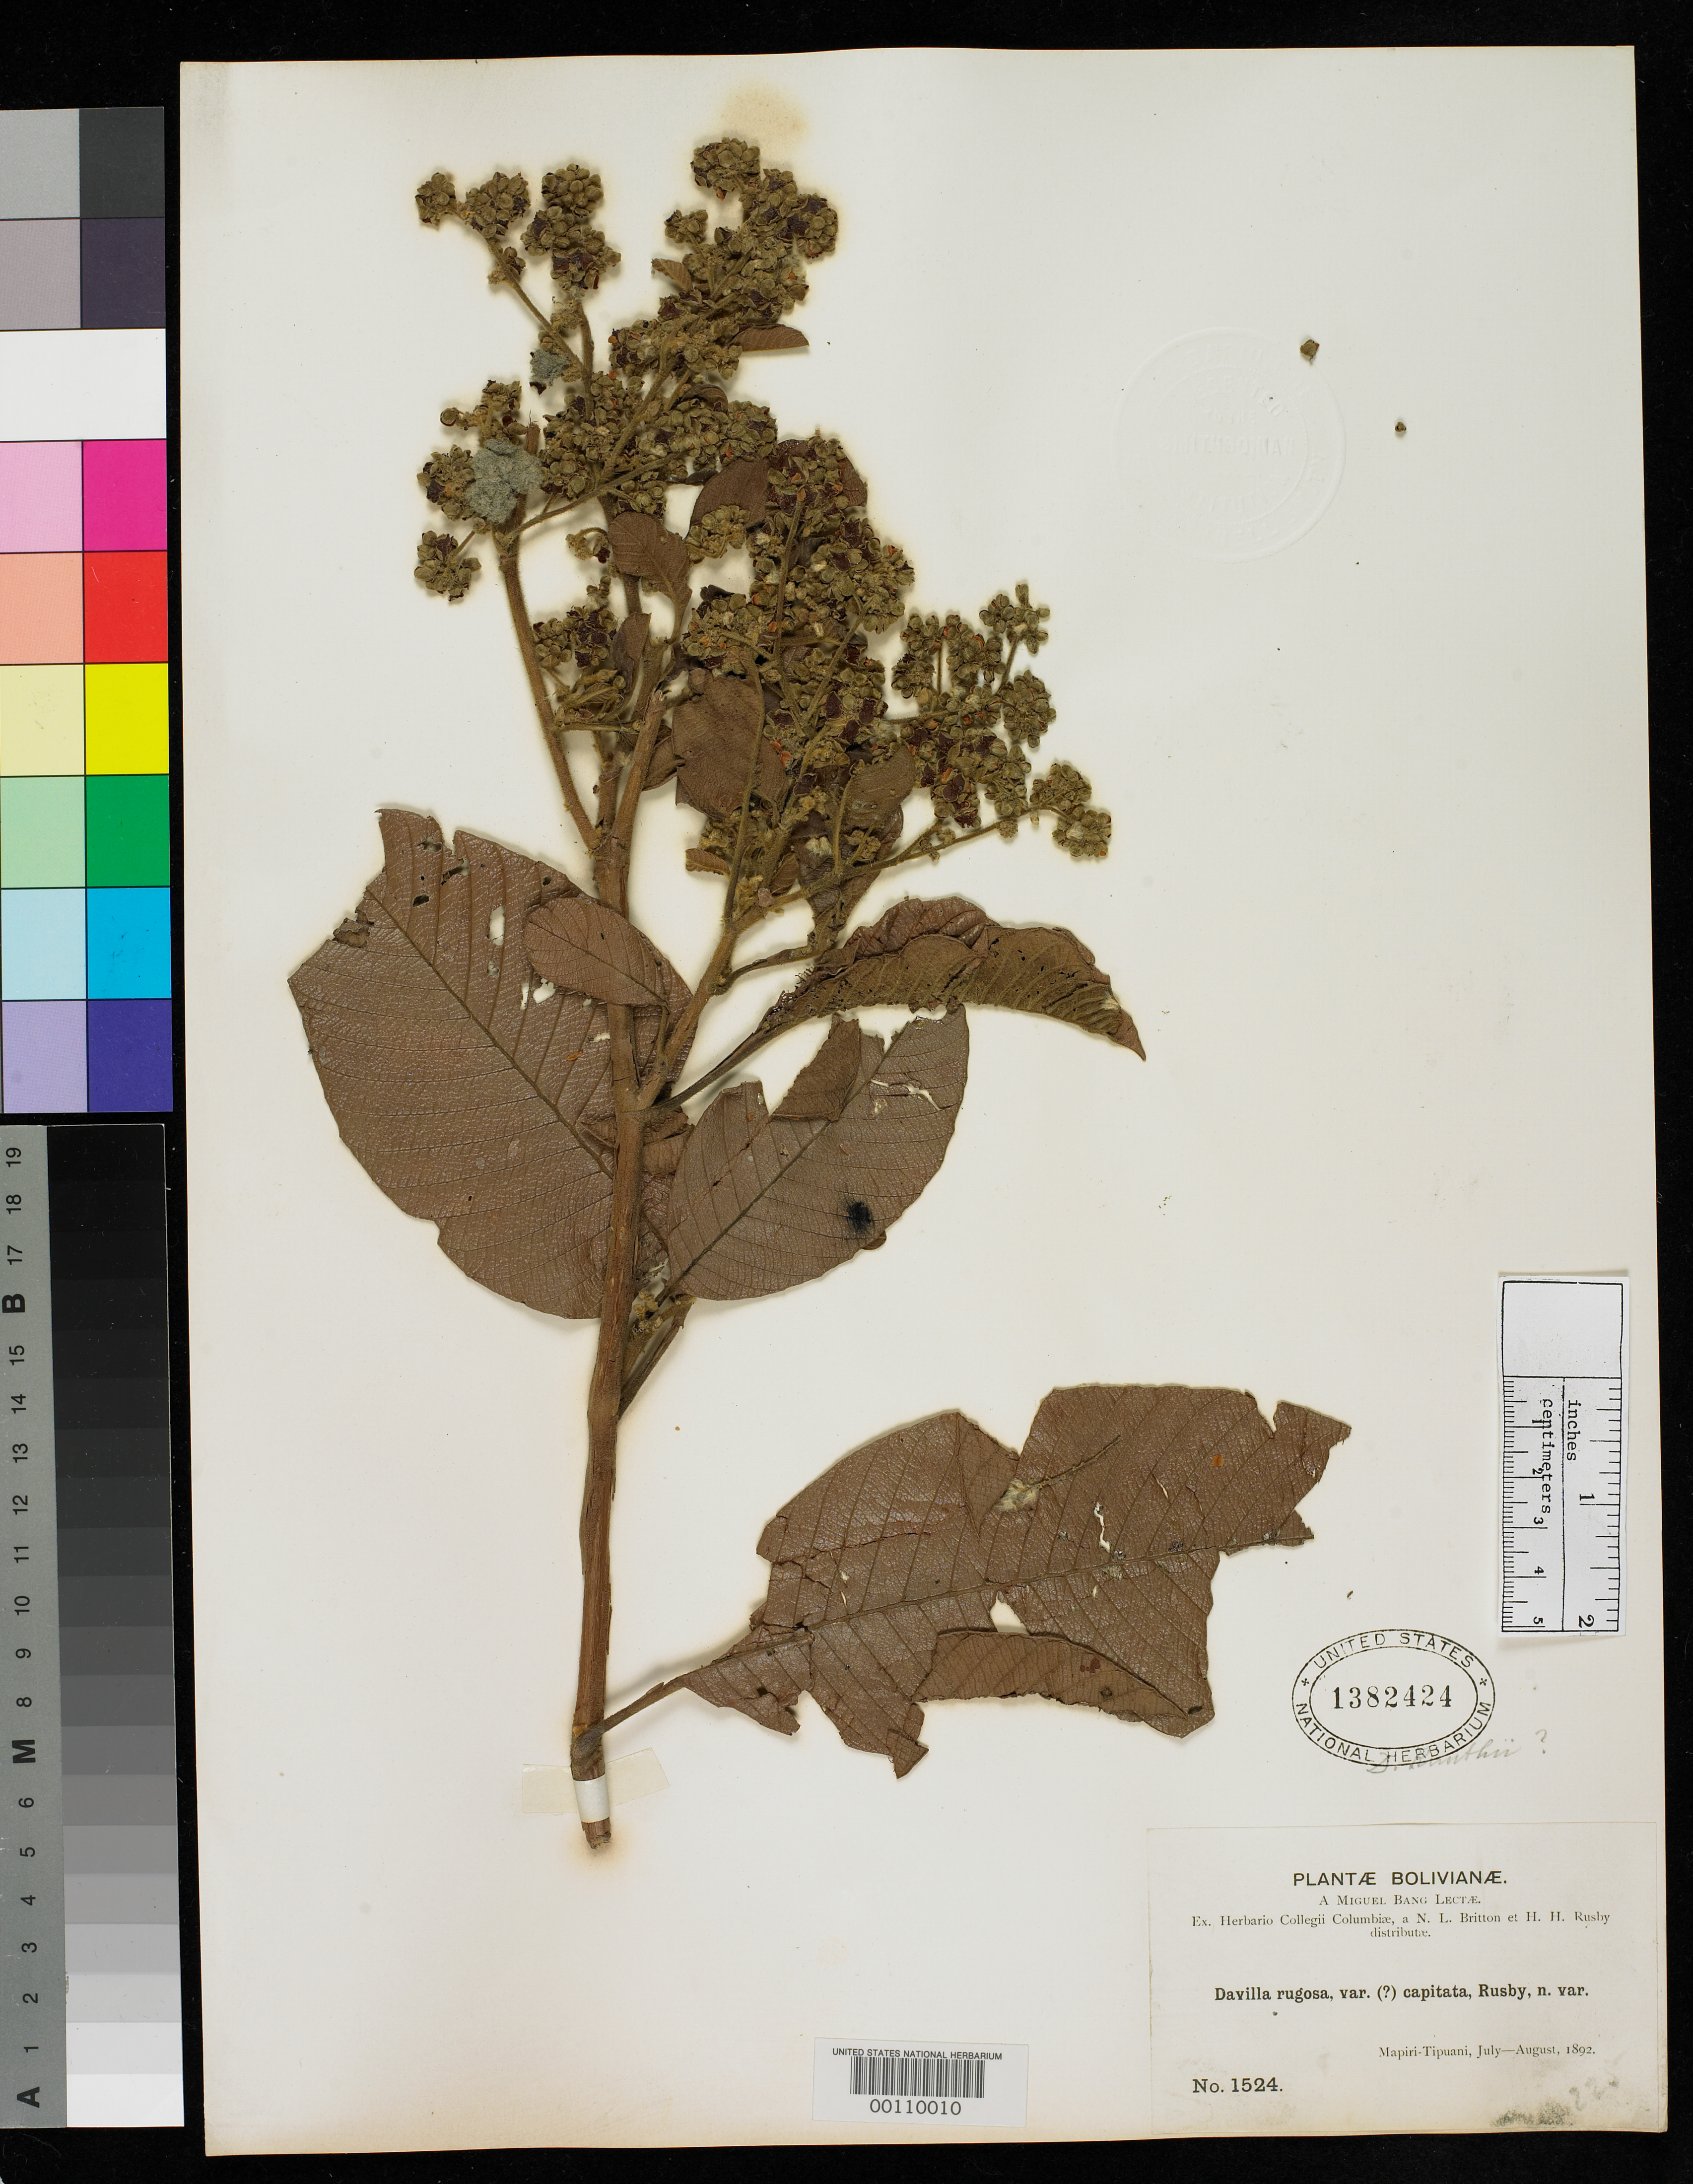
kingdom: Plantae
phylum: Tracheophyta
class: Magnoliopsida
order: Dilleniales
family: Dilleniaceae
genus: Davilla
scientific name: Davilla rugosa var. capitata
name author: Rusby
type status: Type Collection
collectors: M. Bang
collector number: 1524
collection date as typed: Aug 1892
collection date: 1892-08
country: Bolivia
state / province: La Paz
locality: Mapiri - Tipuani.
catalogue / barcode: US 1382424